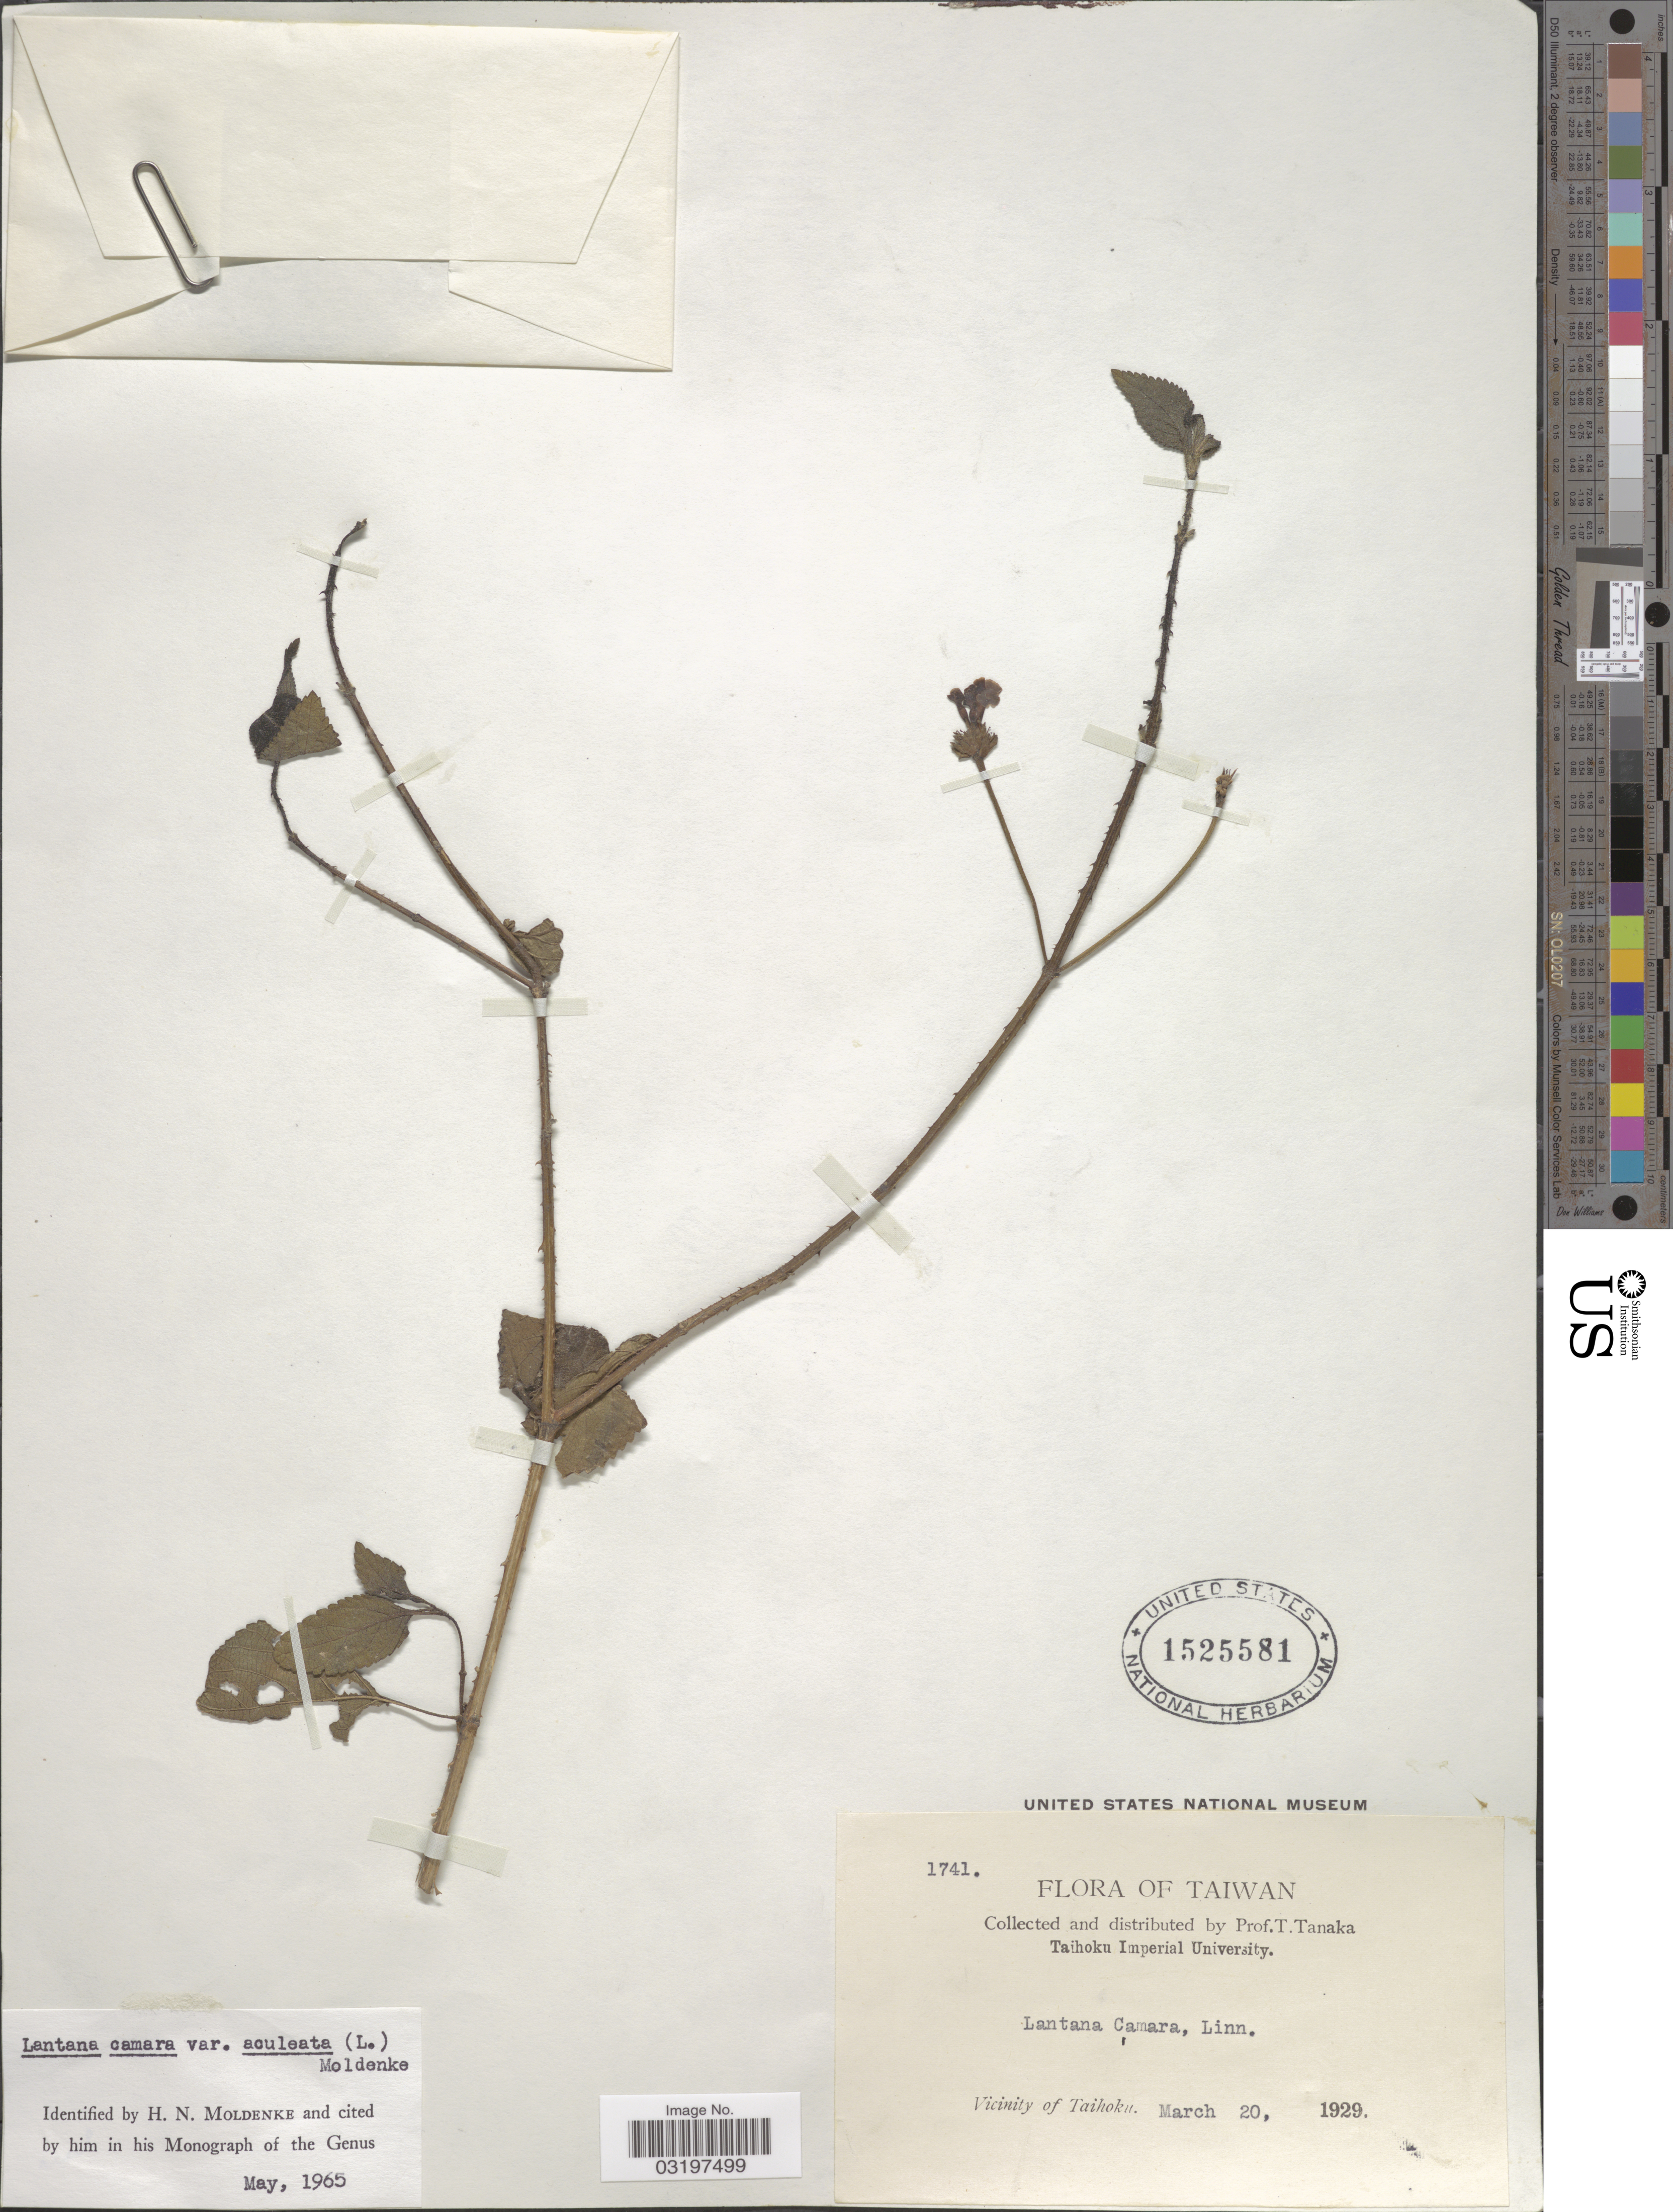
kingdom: Plantae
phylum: Tracheophyta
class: Magnoliopsida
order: Lamiales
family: Verbenaceae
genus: Lantana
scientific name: Lantana camara var. aculeata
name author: (L.) Moldenke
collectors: T. Tanaka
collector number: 1741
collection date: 1929-03-20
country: Taiwan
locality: Vicinity of Taihoku.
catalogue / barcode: US 1525581